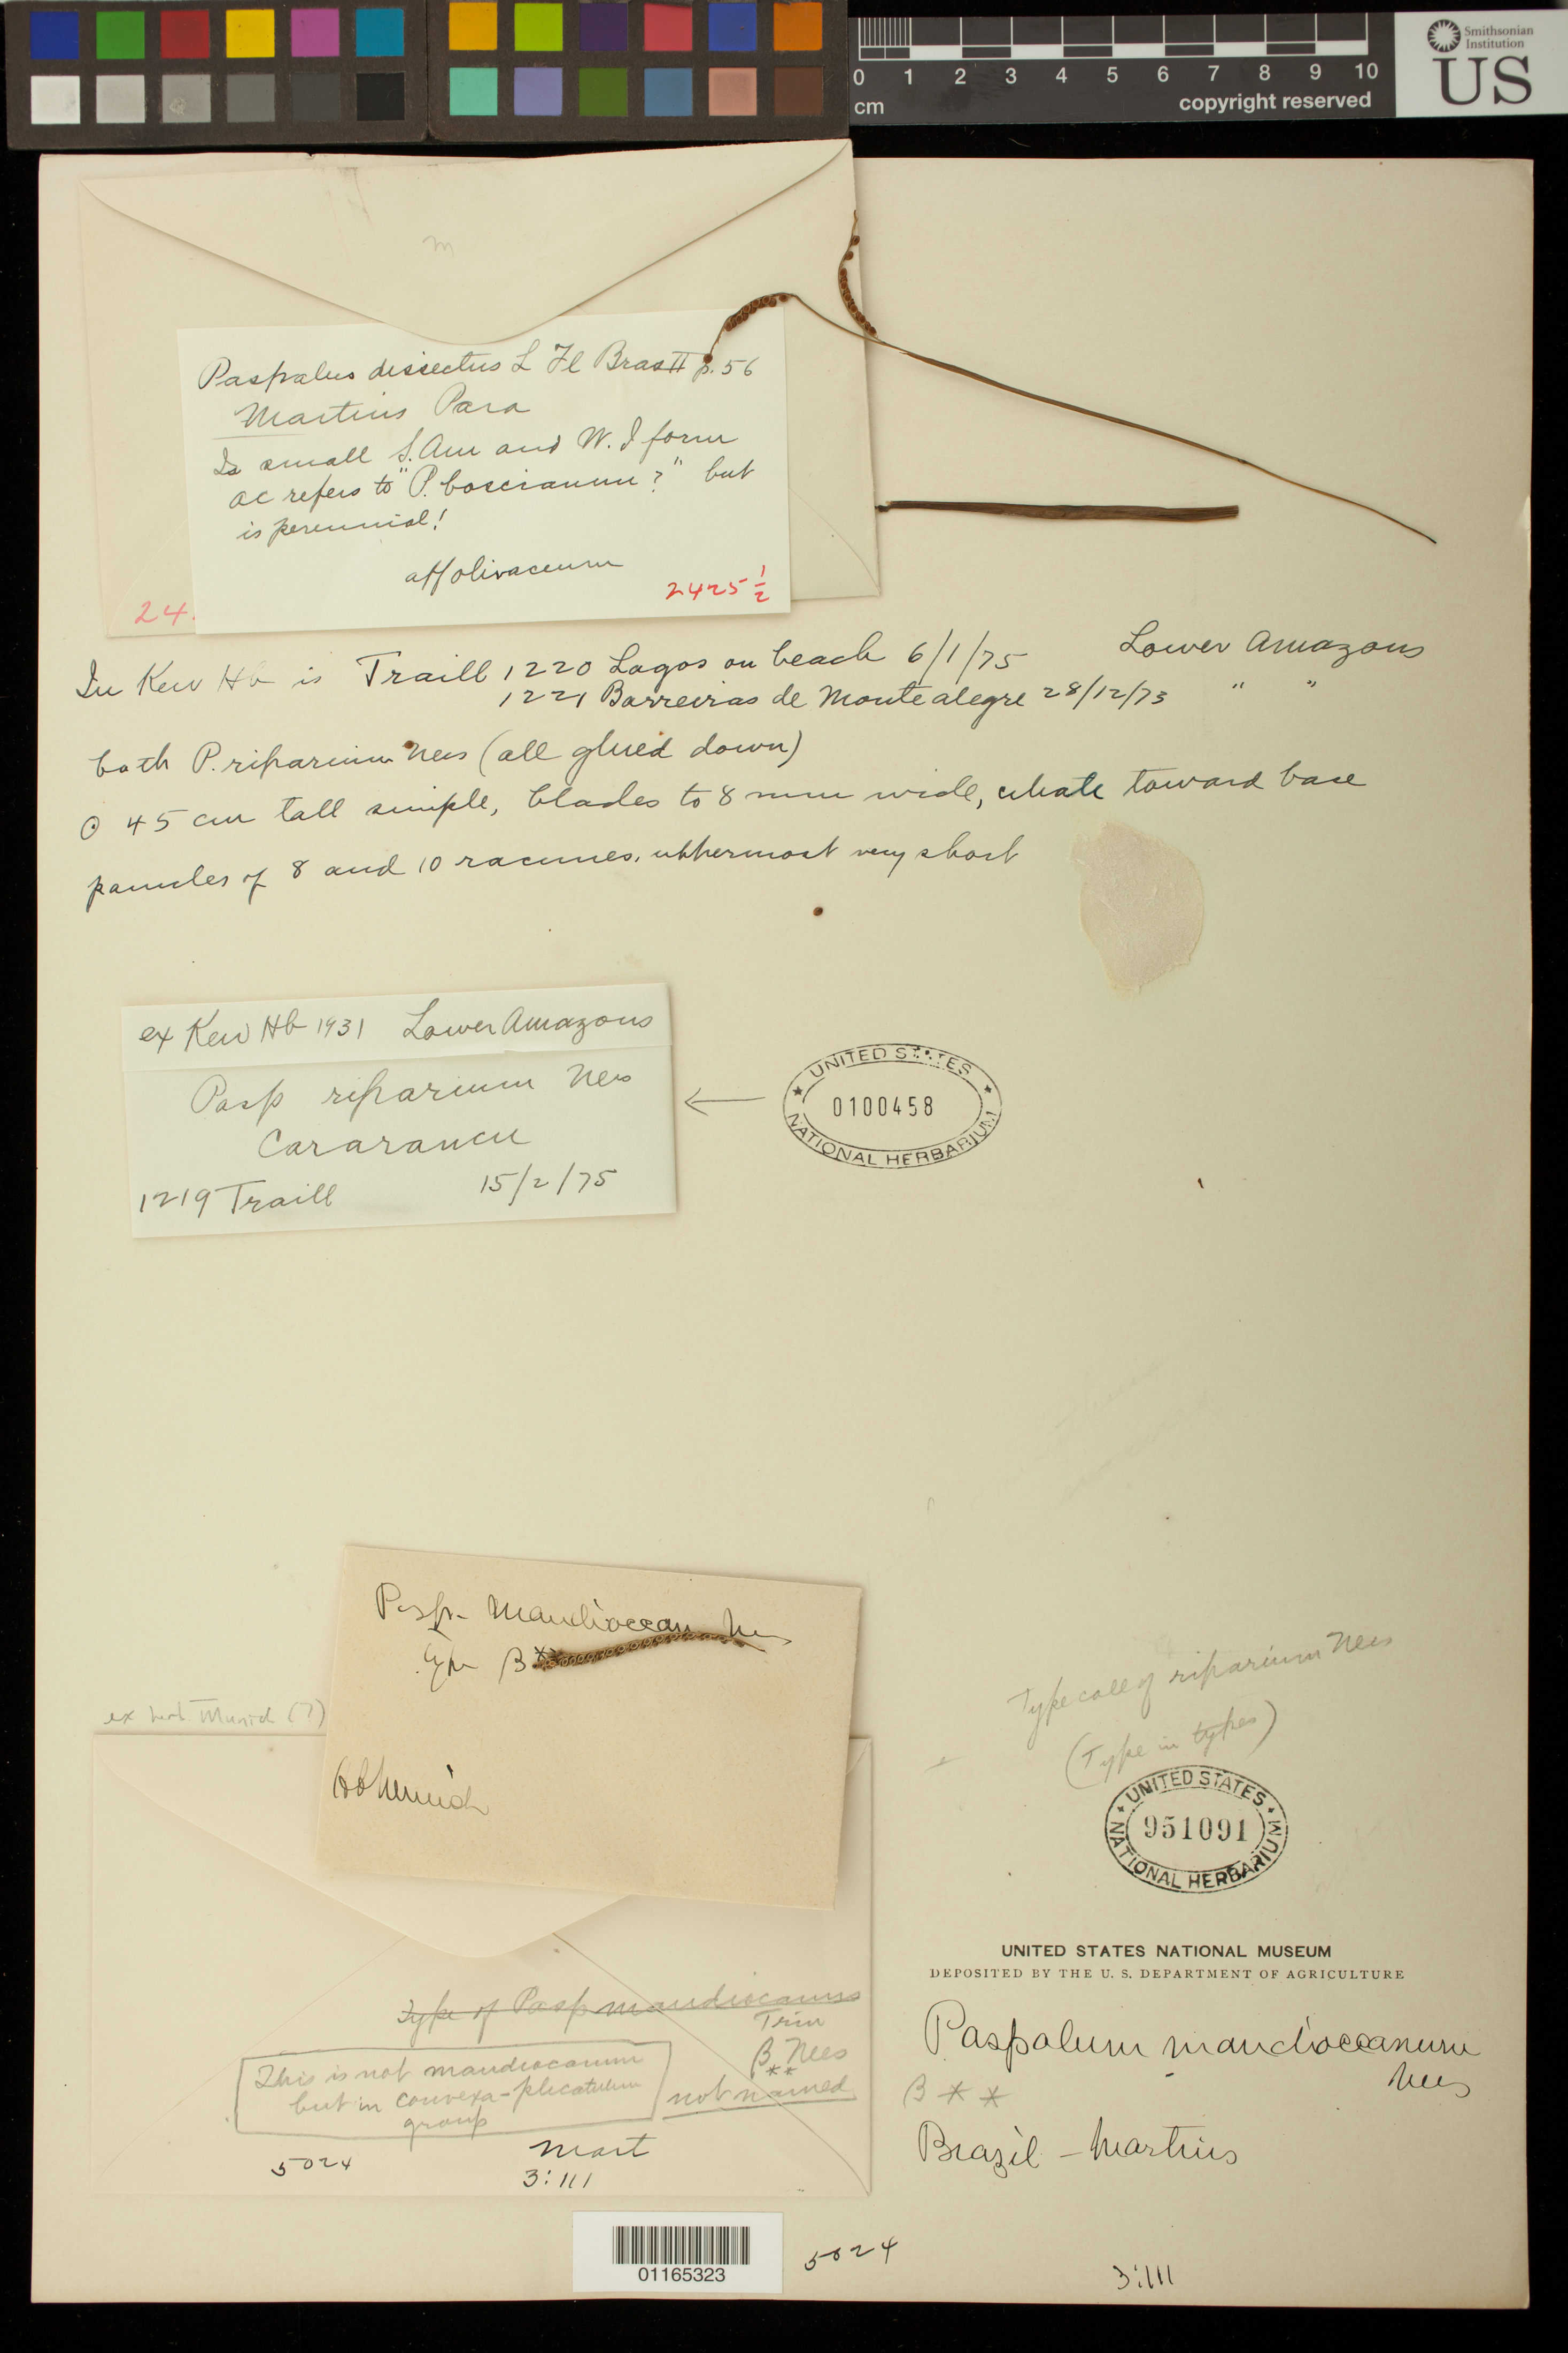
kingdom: Plantae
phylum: Tracheophyta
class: Liliopsida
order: Poales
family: Poaceae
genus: Paspalum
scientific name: Paspalum riparium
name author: Nees in Mart.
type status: Type Collection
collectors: C. F. Martius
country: Brazil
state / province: Pará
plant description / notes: Fragmentary material of type (?) specimens ex herb. Munich (?). 3 confusing elements mounted on sheet with various notes; this sheet number (951091) refers to 2 Martius collections [Traill collection ex Kew in separate packet, USNH 100458, is apparently not type material]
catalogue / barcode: US 951091